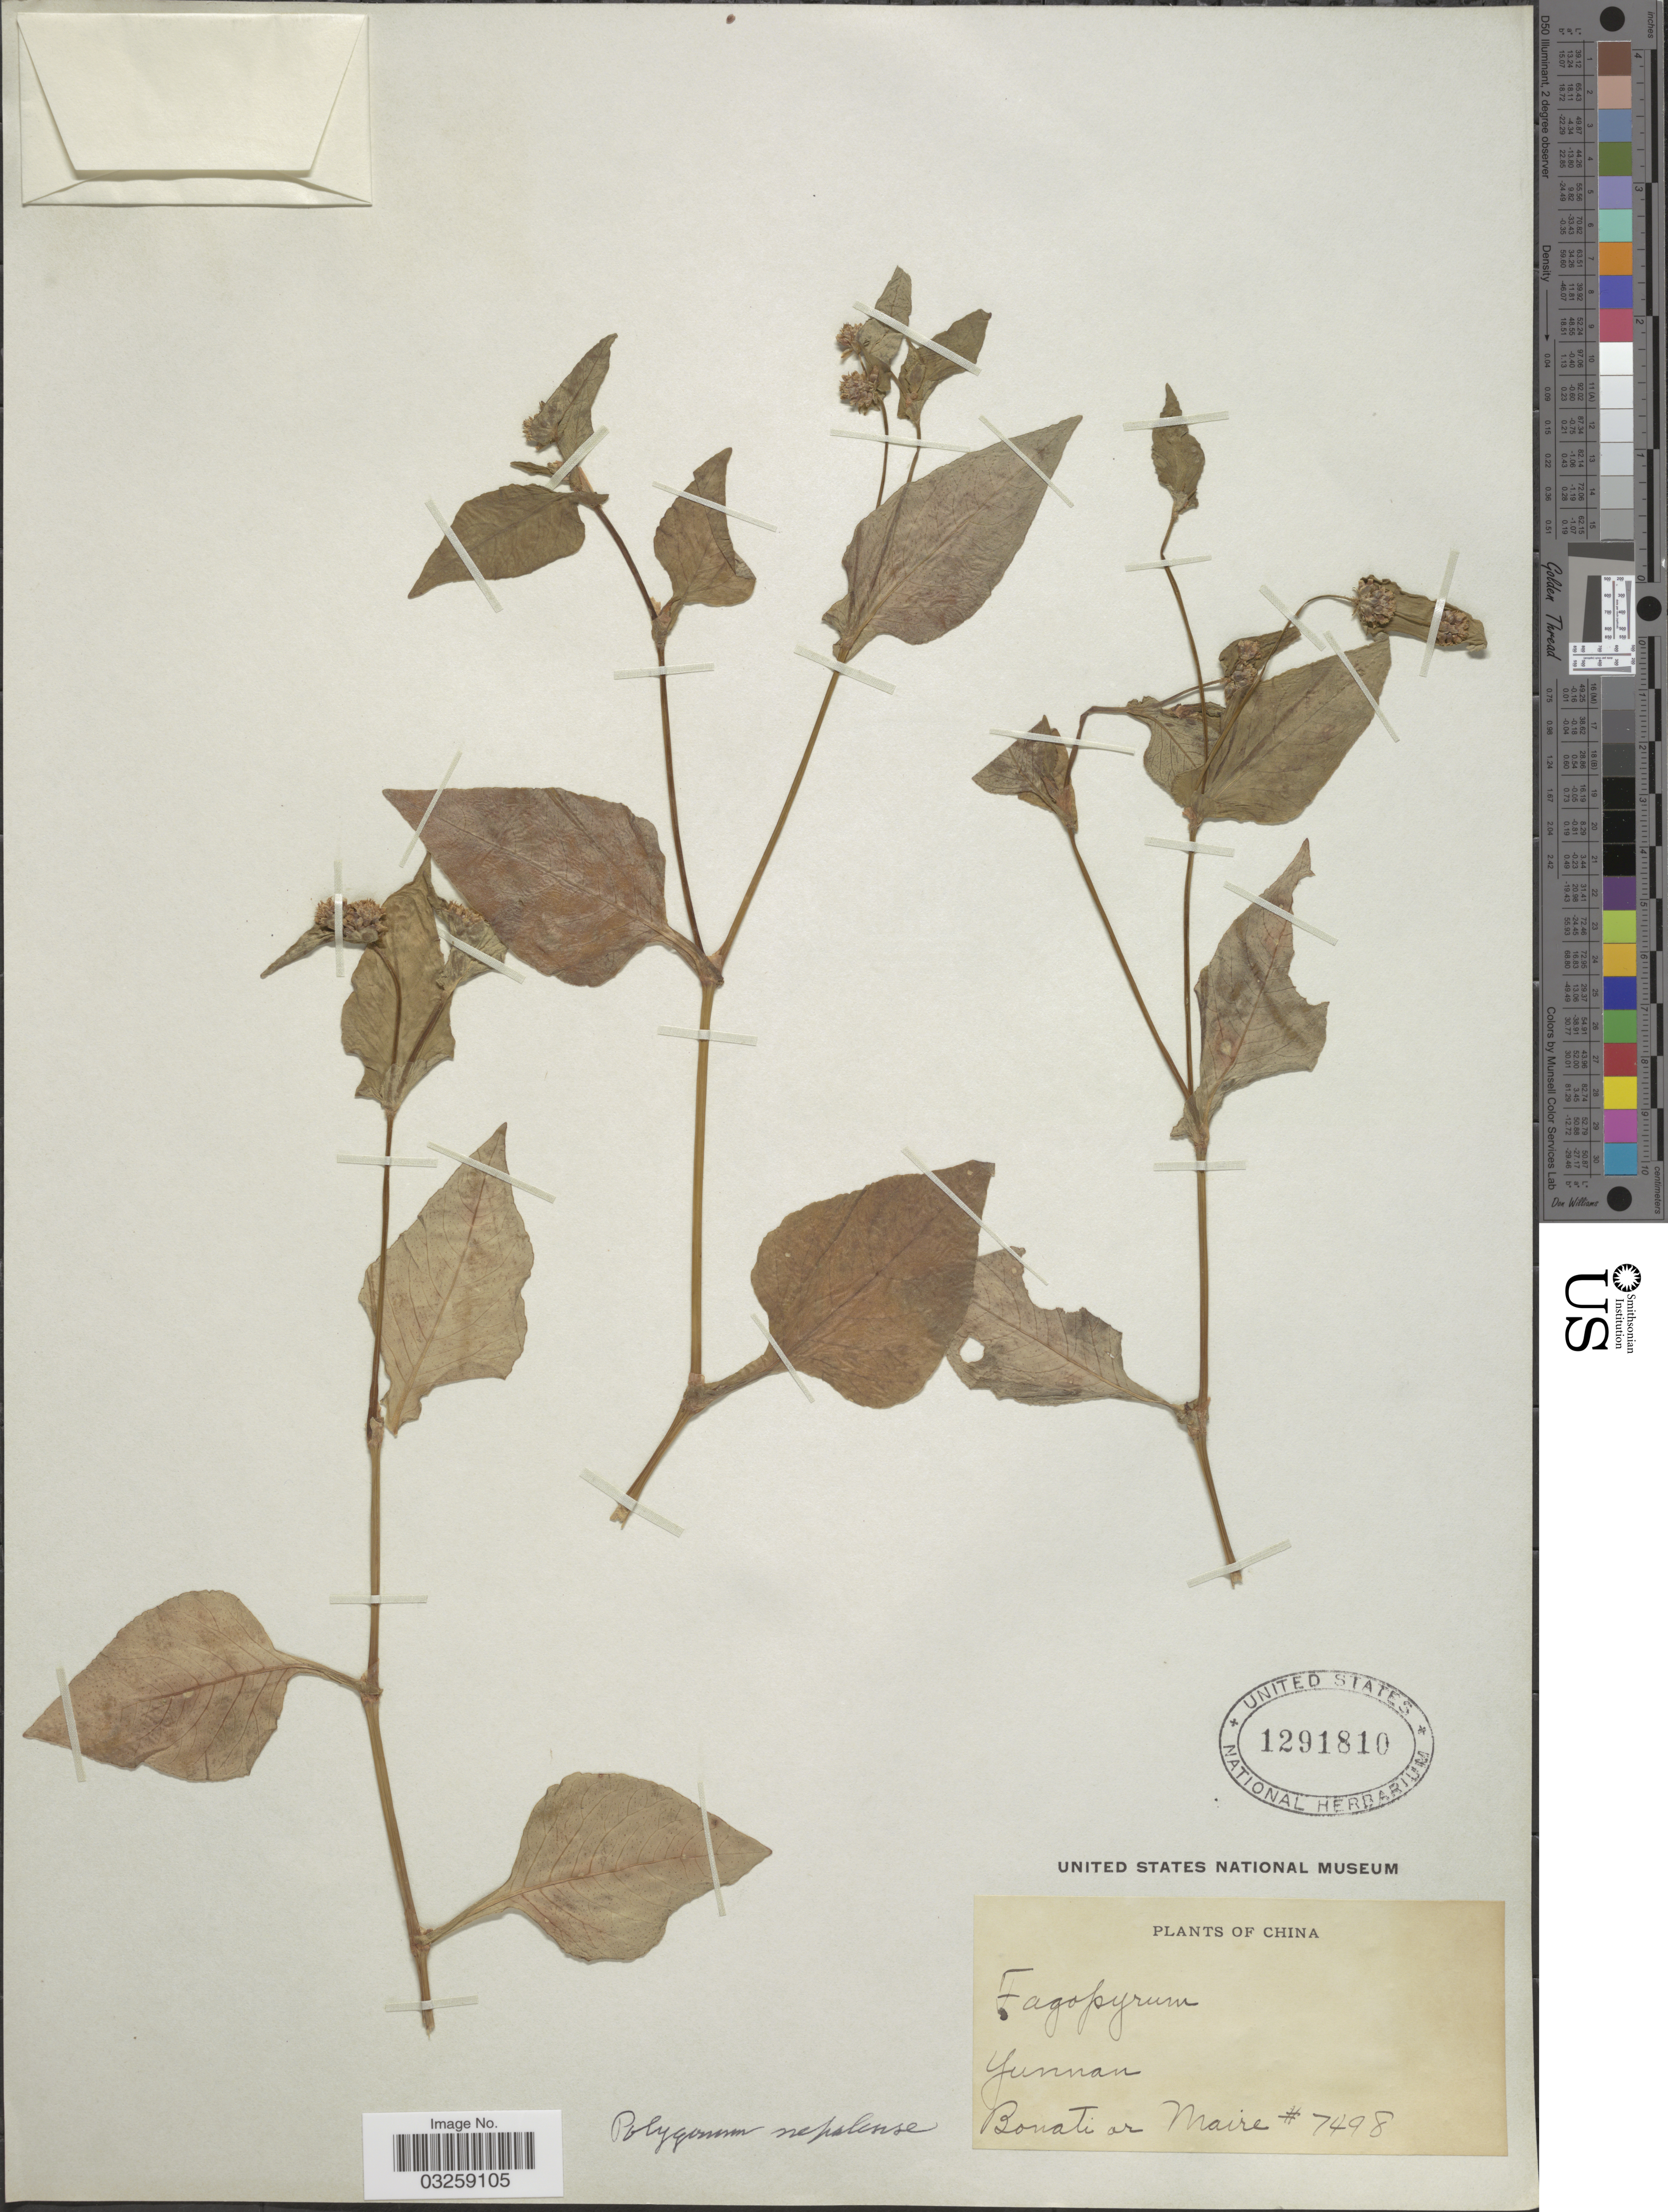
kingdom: Plantae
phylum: Tracheophyta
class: Magnoliopsida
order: Caryophyllales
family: Polygonaceae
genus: Polygonum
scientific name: Polygonum nepalense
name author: Meisn.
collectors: -. Bonati & Maire, --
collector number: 7498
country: China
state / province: Yunnan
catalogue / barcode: US 1291810